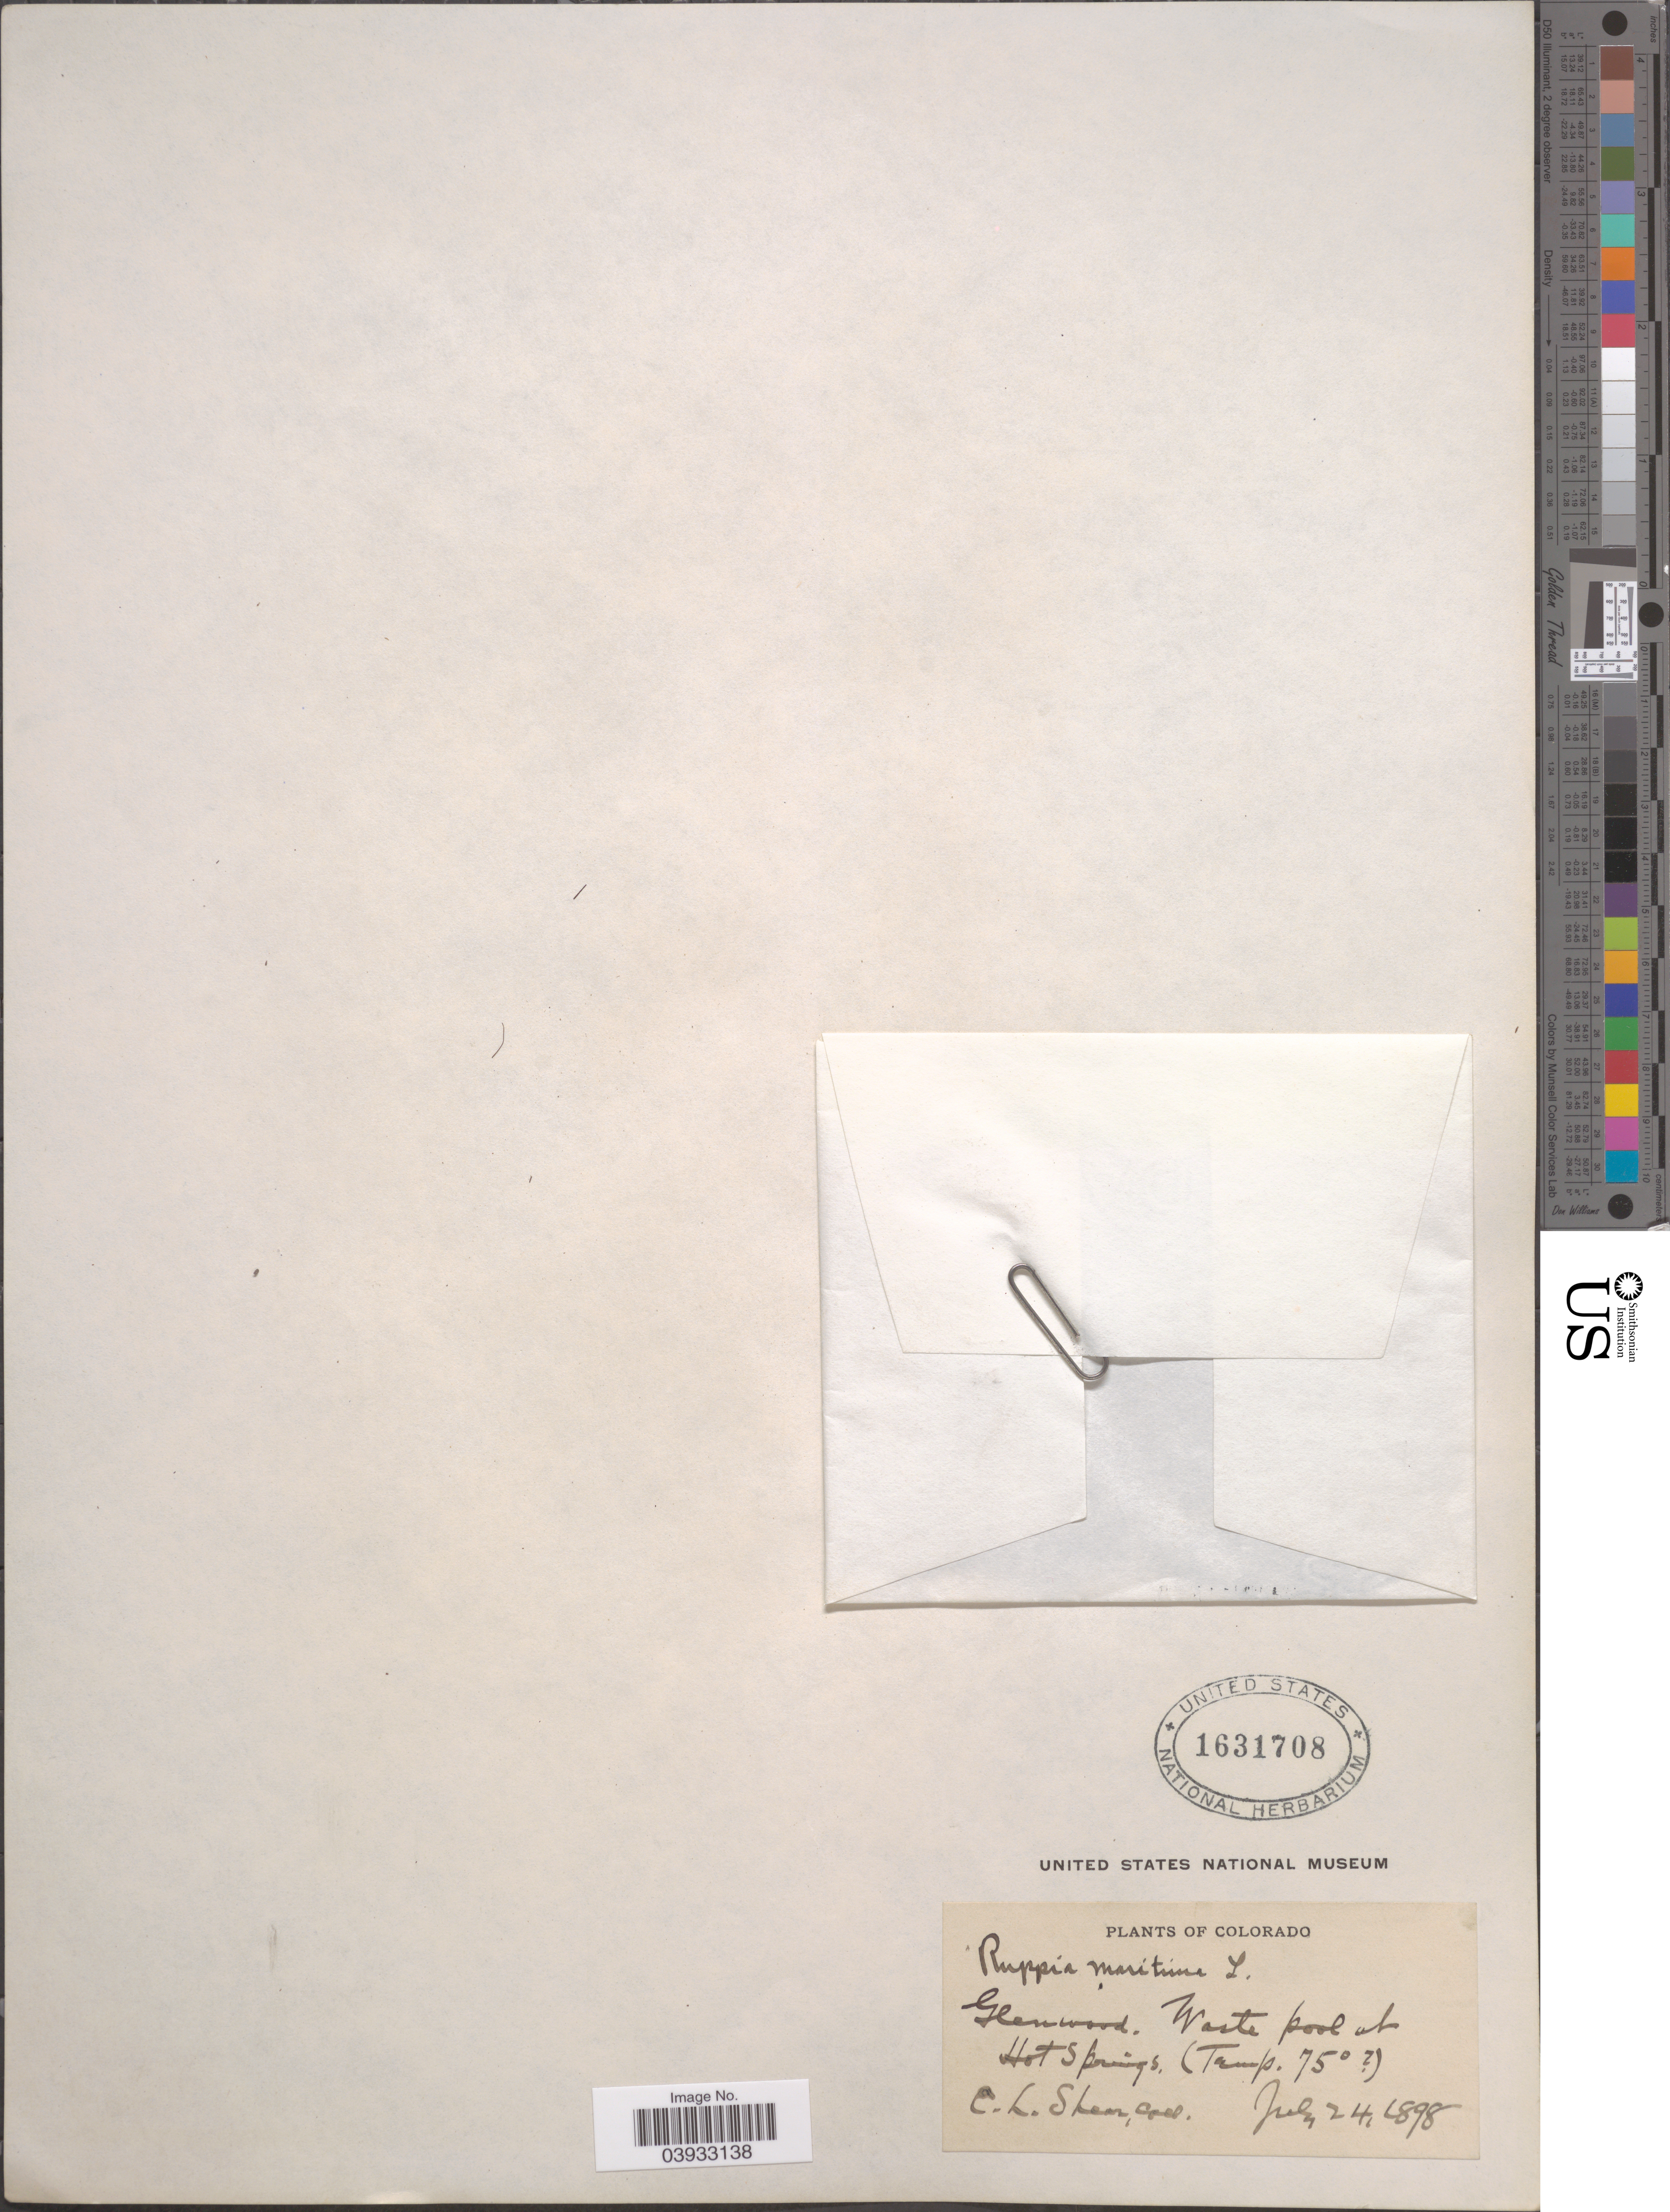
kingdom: Plantae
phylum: Tracheophyta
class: Liliopsida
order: Alismatales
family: Ruppiaceae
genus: Ruppia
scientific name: Ruppia maritima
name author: L.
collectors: C. L. Shear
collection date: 1898-07-24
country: United States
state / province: Colorado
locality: Glenwood. Waste pool at Hot Springs.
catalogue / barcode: US 1631708